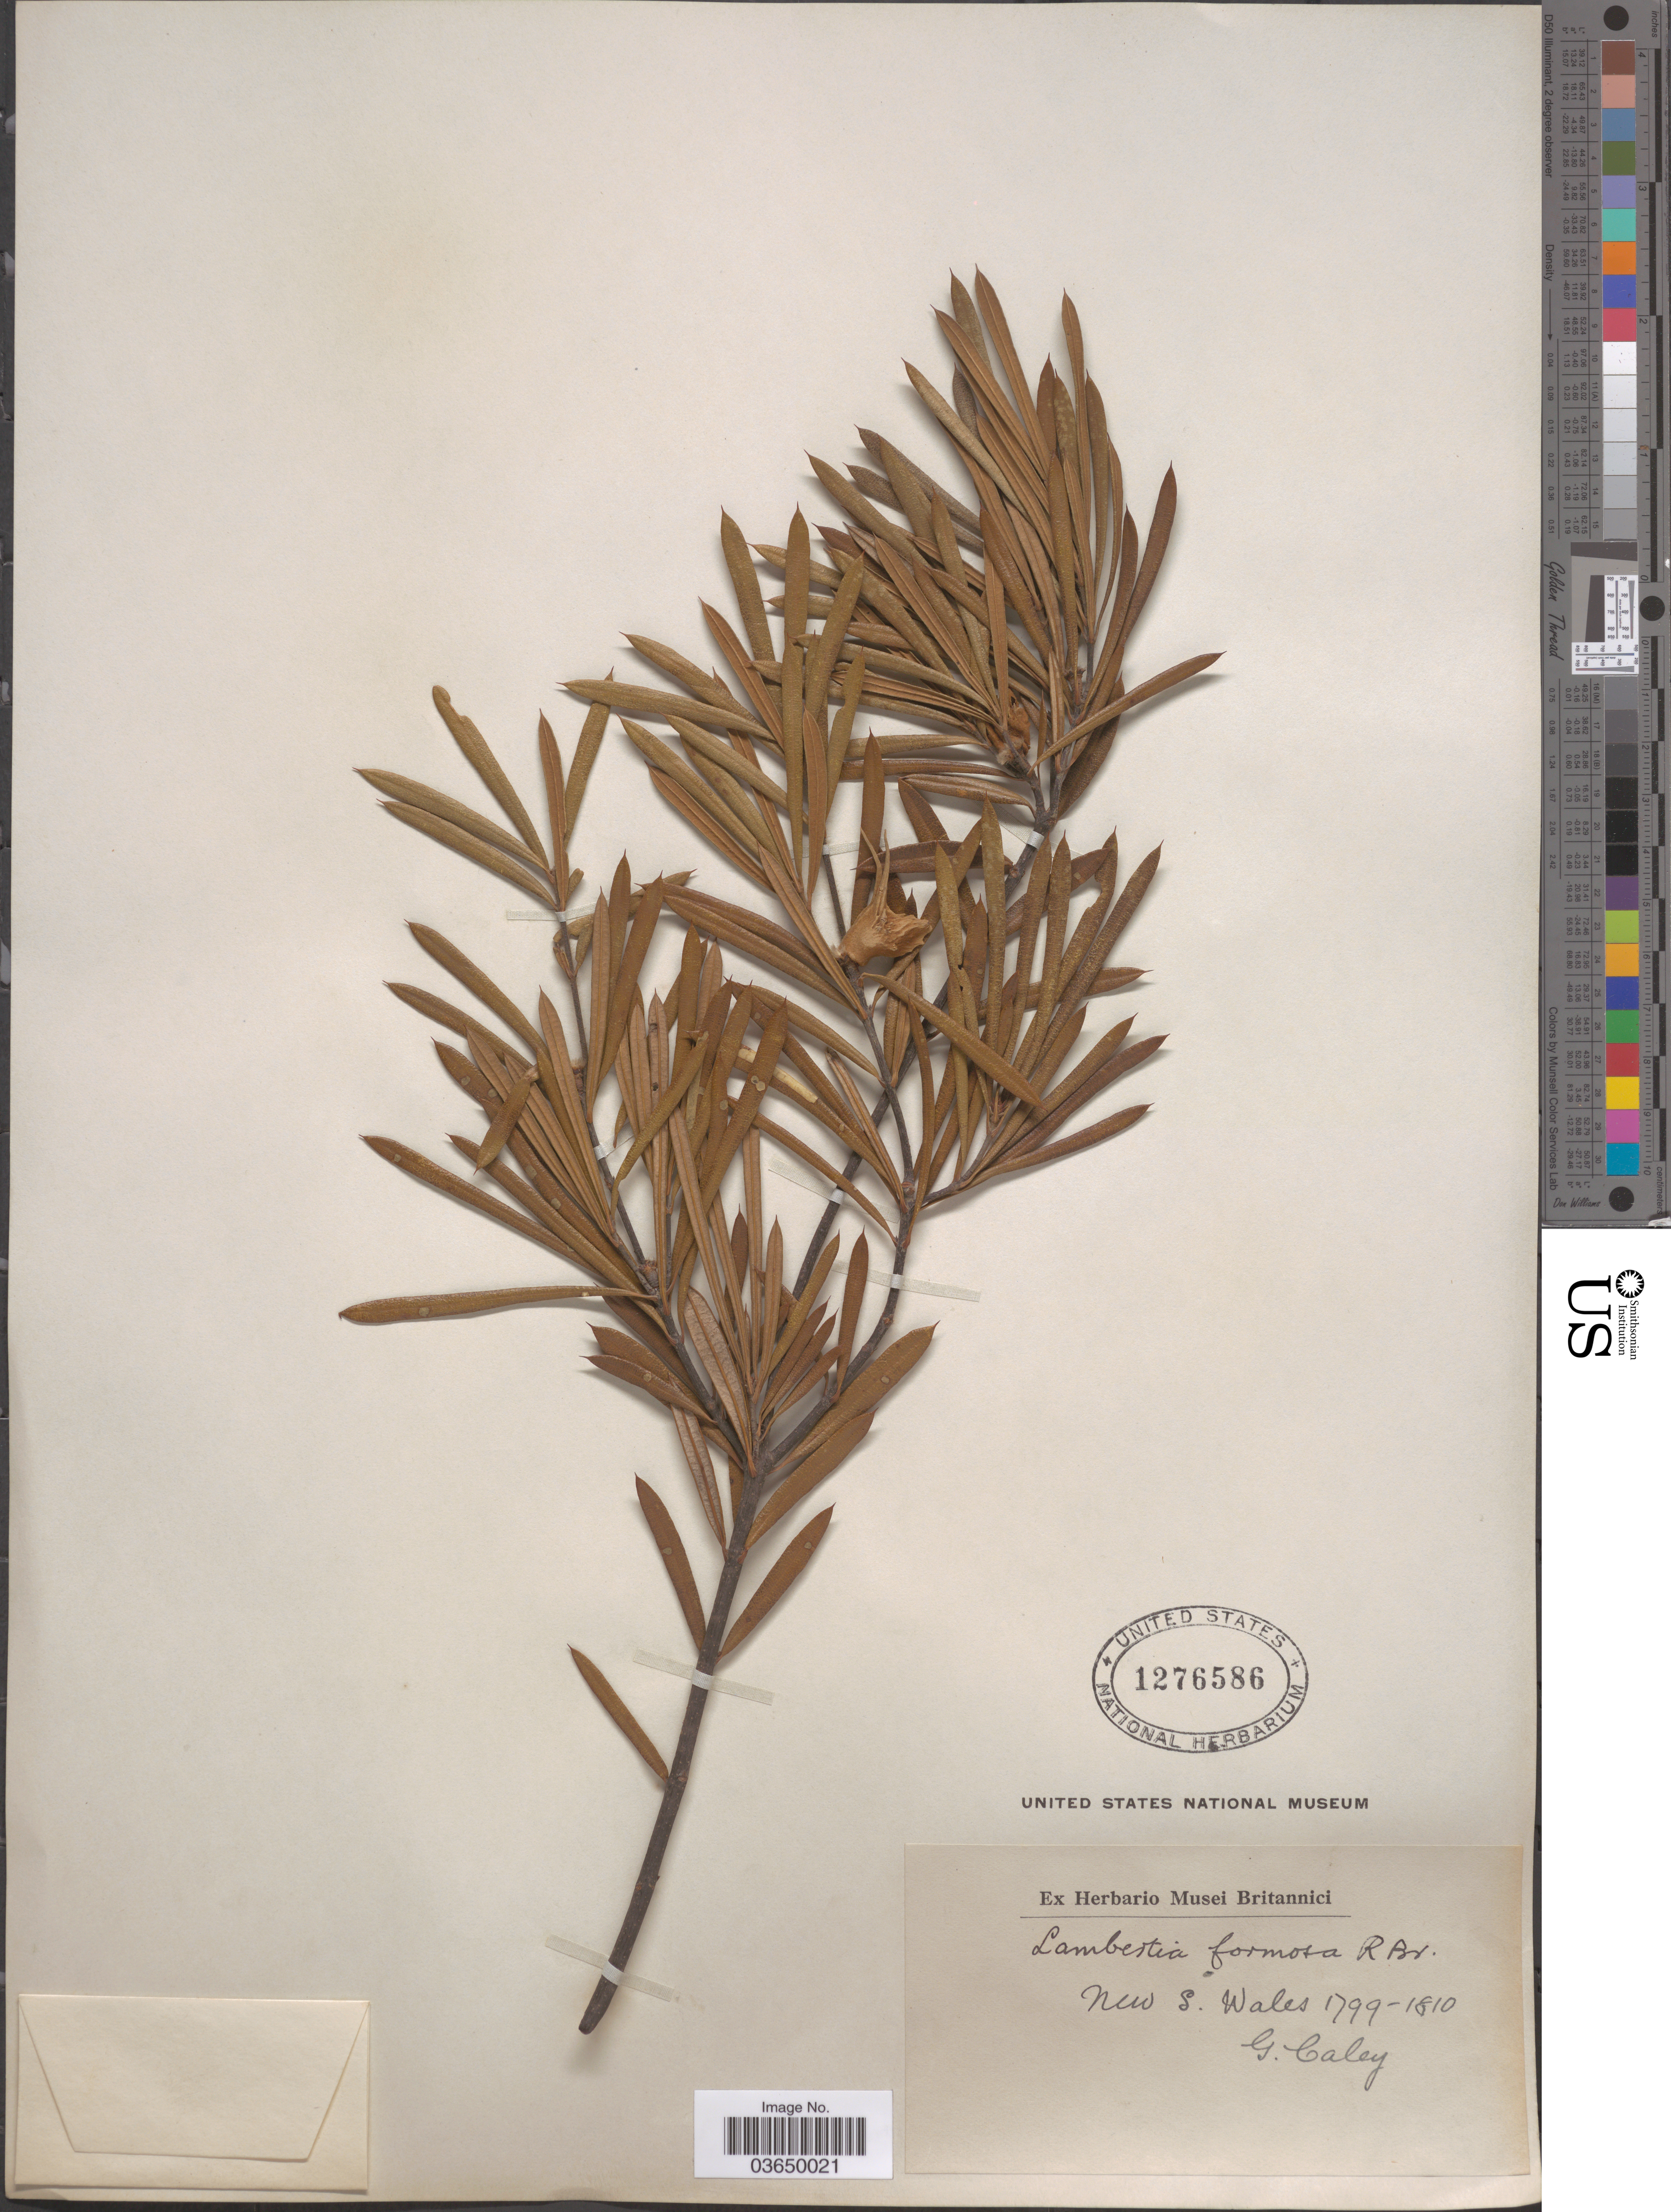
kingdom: Plantae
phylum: Tracheophyta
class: Magnoliopsida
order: Proteales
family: Proteaceae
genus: Lambertia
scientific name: Lambertia formosa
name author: L.S. Sm.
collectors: G. Caley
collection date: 1799/1810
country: Australia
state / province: New South Wales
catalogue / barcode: US 1276586